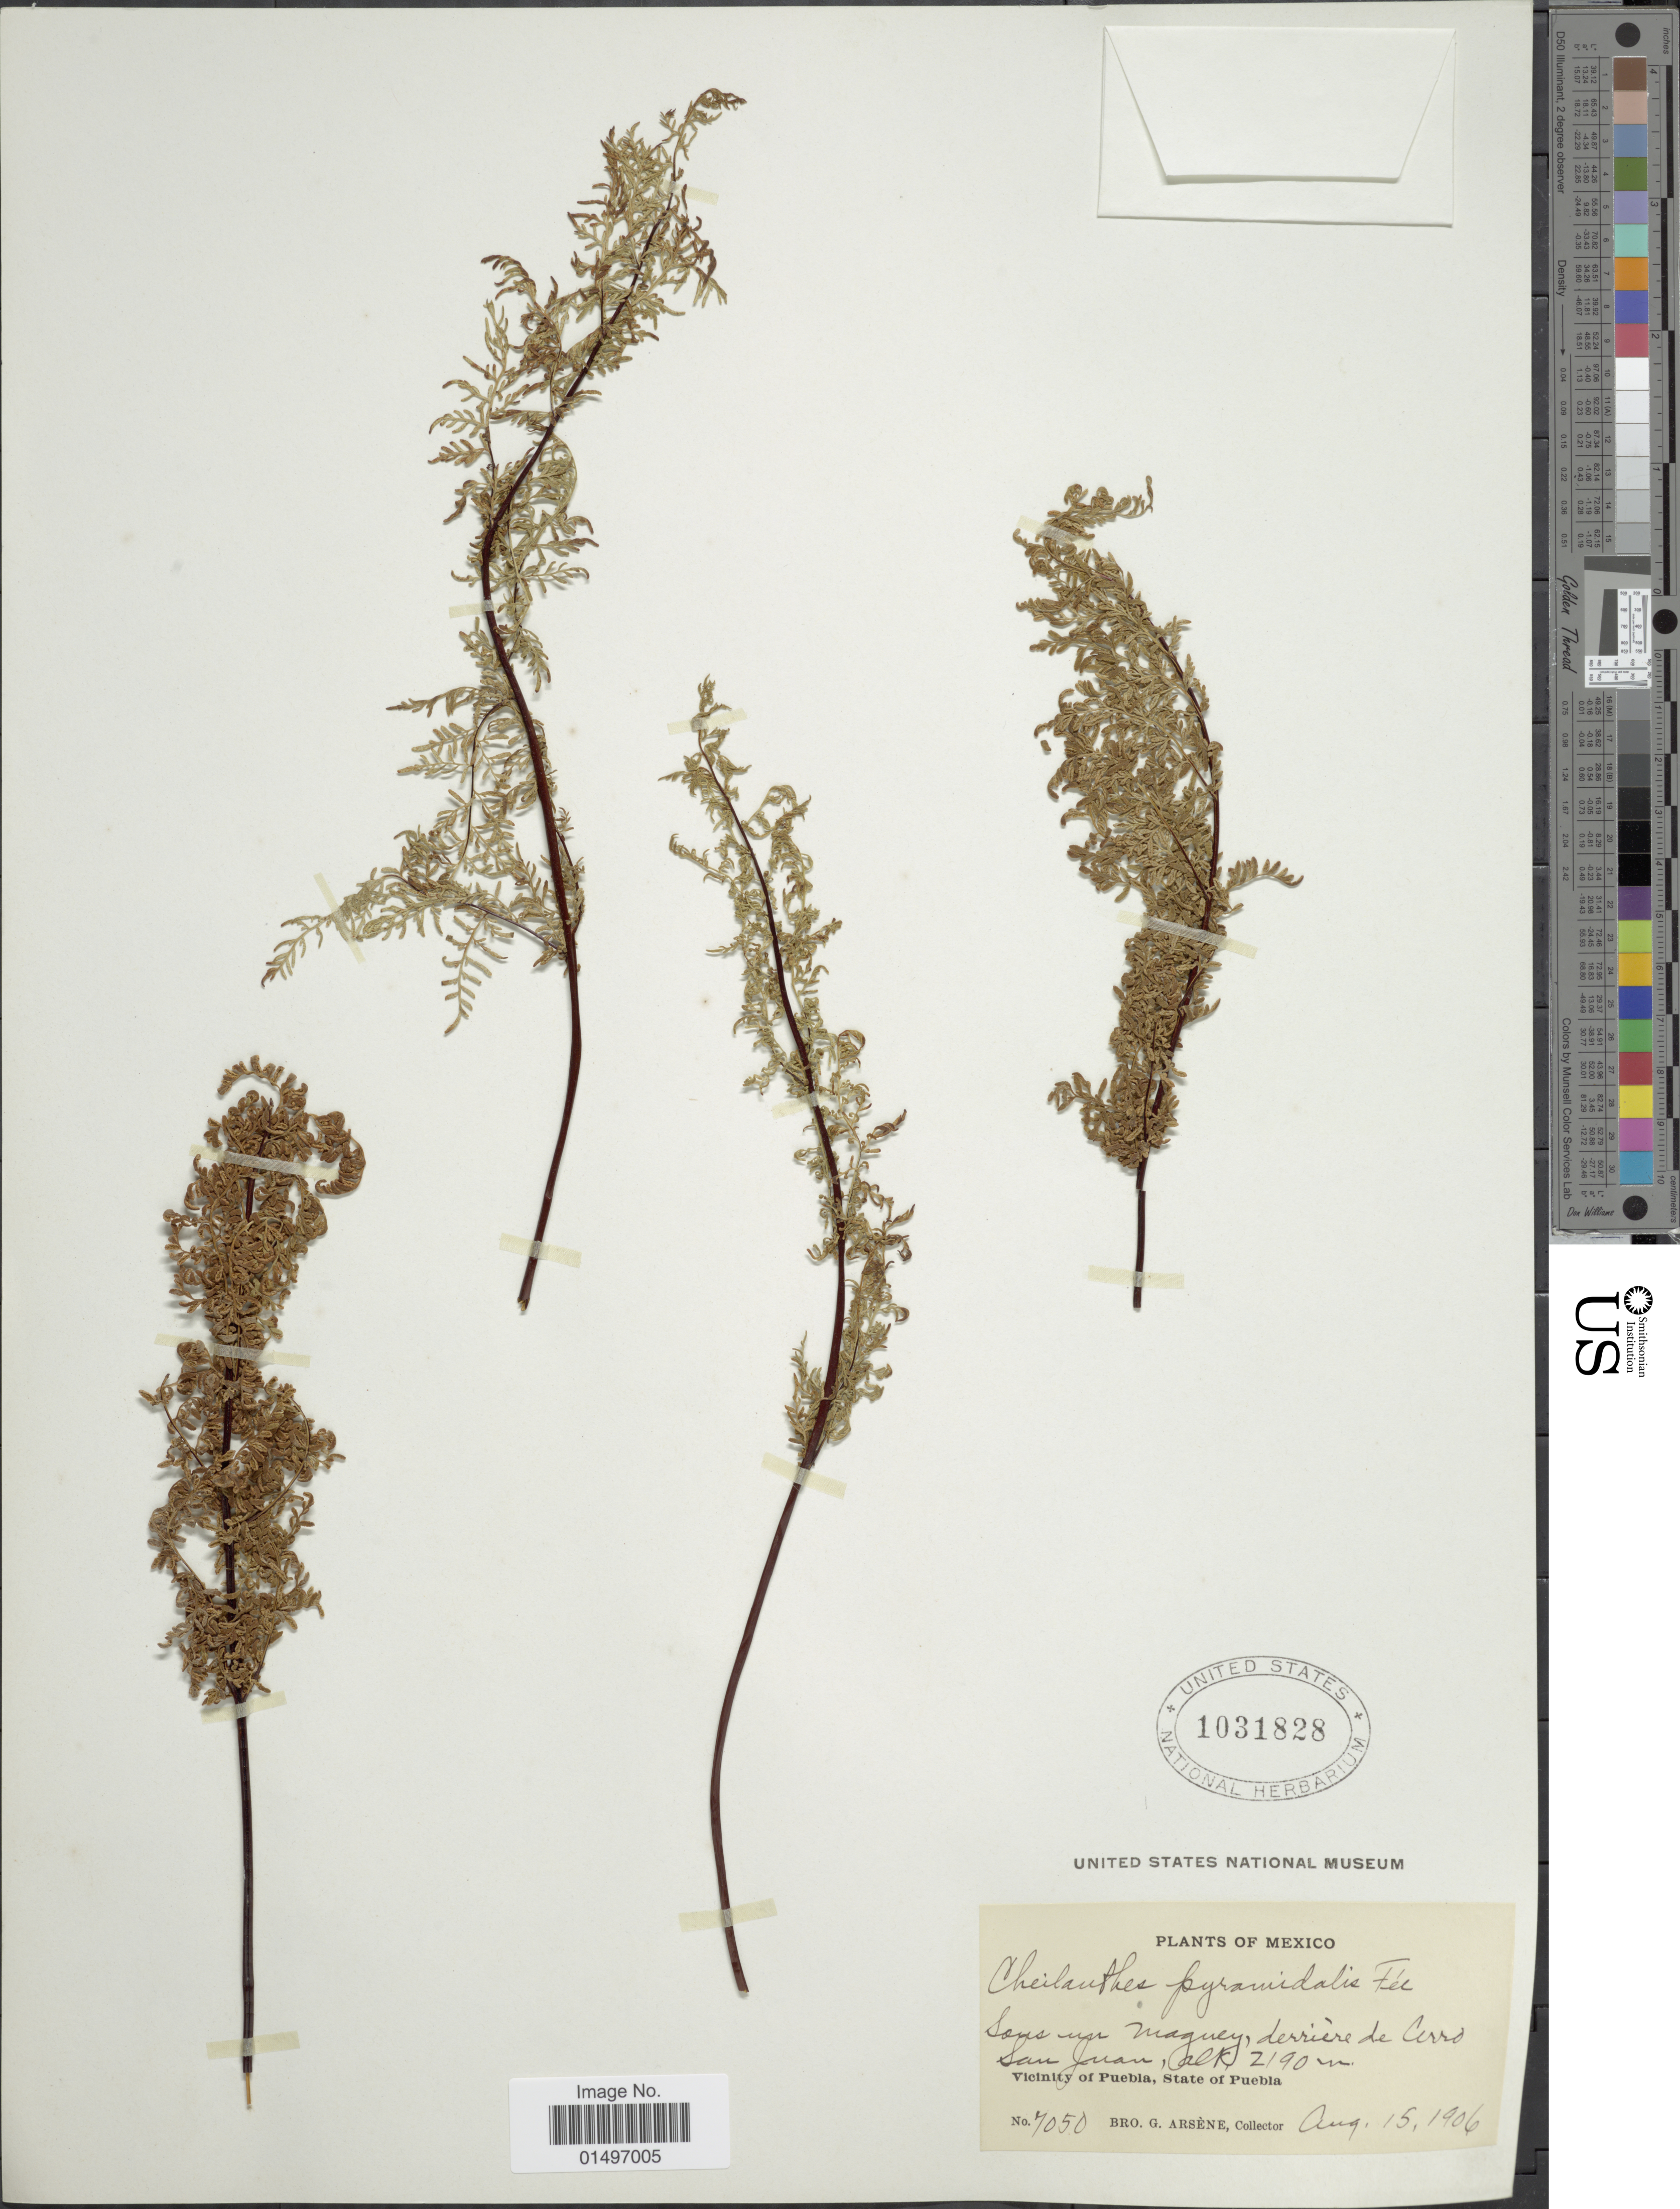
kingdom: Plantae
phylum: Tracheophyta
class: Polypodiopsida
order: Polypodiales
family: Pteridaceae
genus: Gaga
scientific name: Gaga hirsuta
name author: (Link) Fay W. Li & Windham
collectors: Bro. G. Arsène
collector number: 7050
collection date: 1906-08-15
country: Mexico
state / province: Puebla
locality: Mexico, Vicinity of Puebla, Cerro San Juan.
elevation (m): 2190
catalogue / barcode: US 1031828